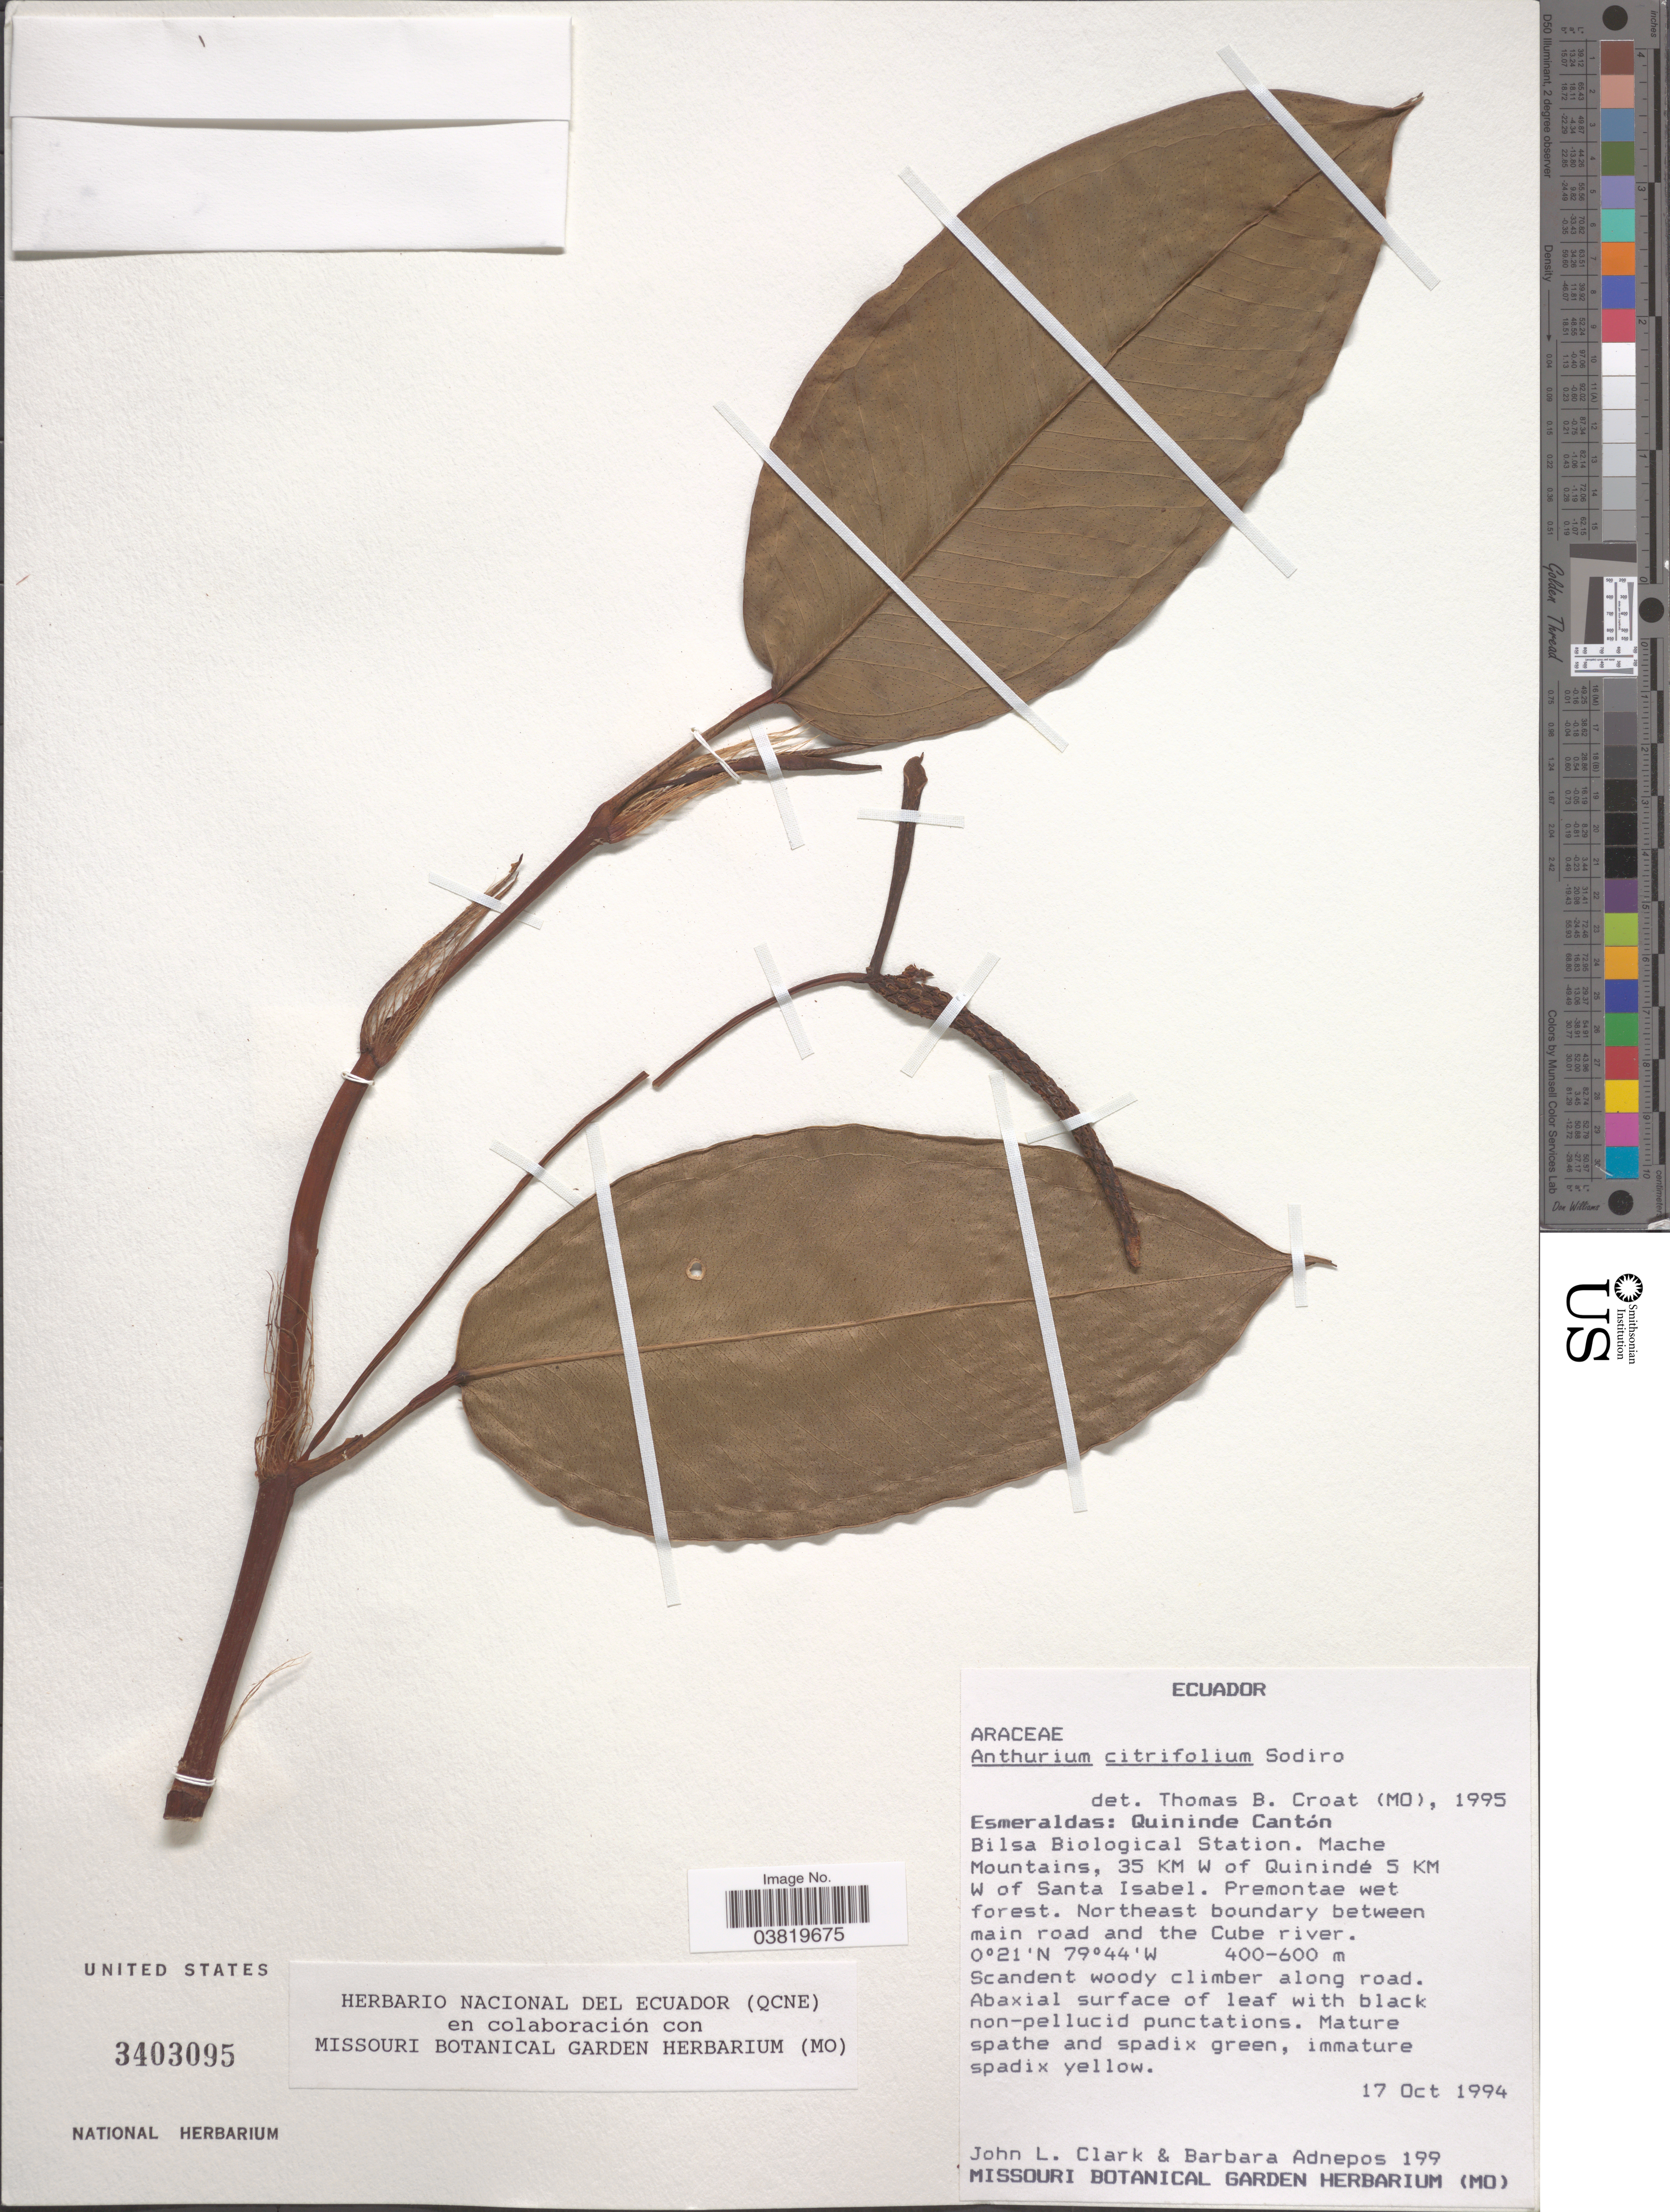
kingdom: Plantae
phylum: Tracheophyta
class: Liliopsida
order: Alismatales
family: Araceae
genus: Anthurium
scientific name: Anthurium citrifolium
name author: Sodiro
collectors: J. L. Clark & B. Adnepos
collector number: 199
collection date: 1994-10-17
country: Ecuador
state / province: Esmeraldas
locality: Quininde Cantón. Bilsa Biological Station. Mache Mountains, 35 KM W of Quinindé 5 KM W of Santa Isabel. Northeast boundary between main road and the Cube river.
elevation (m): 400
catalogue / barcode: US 3403095